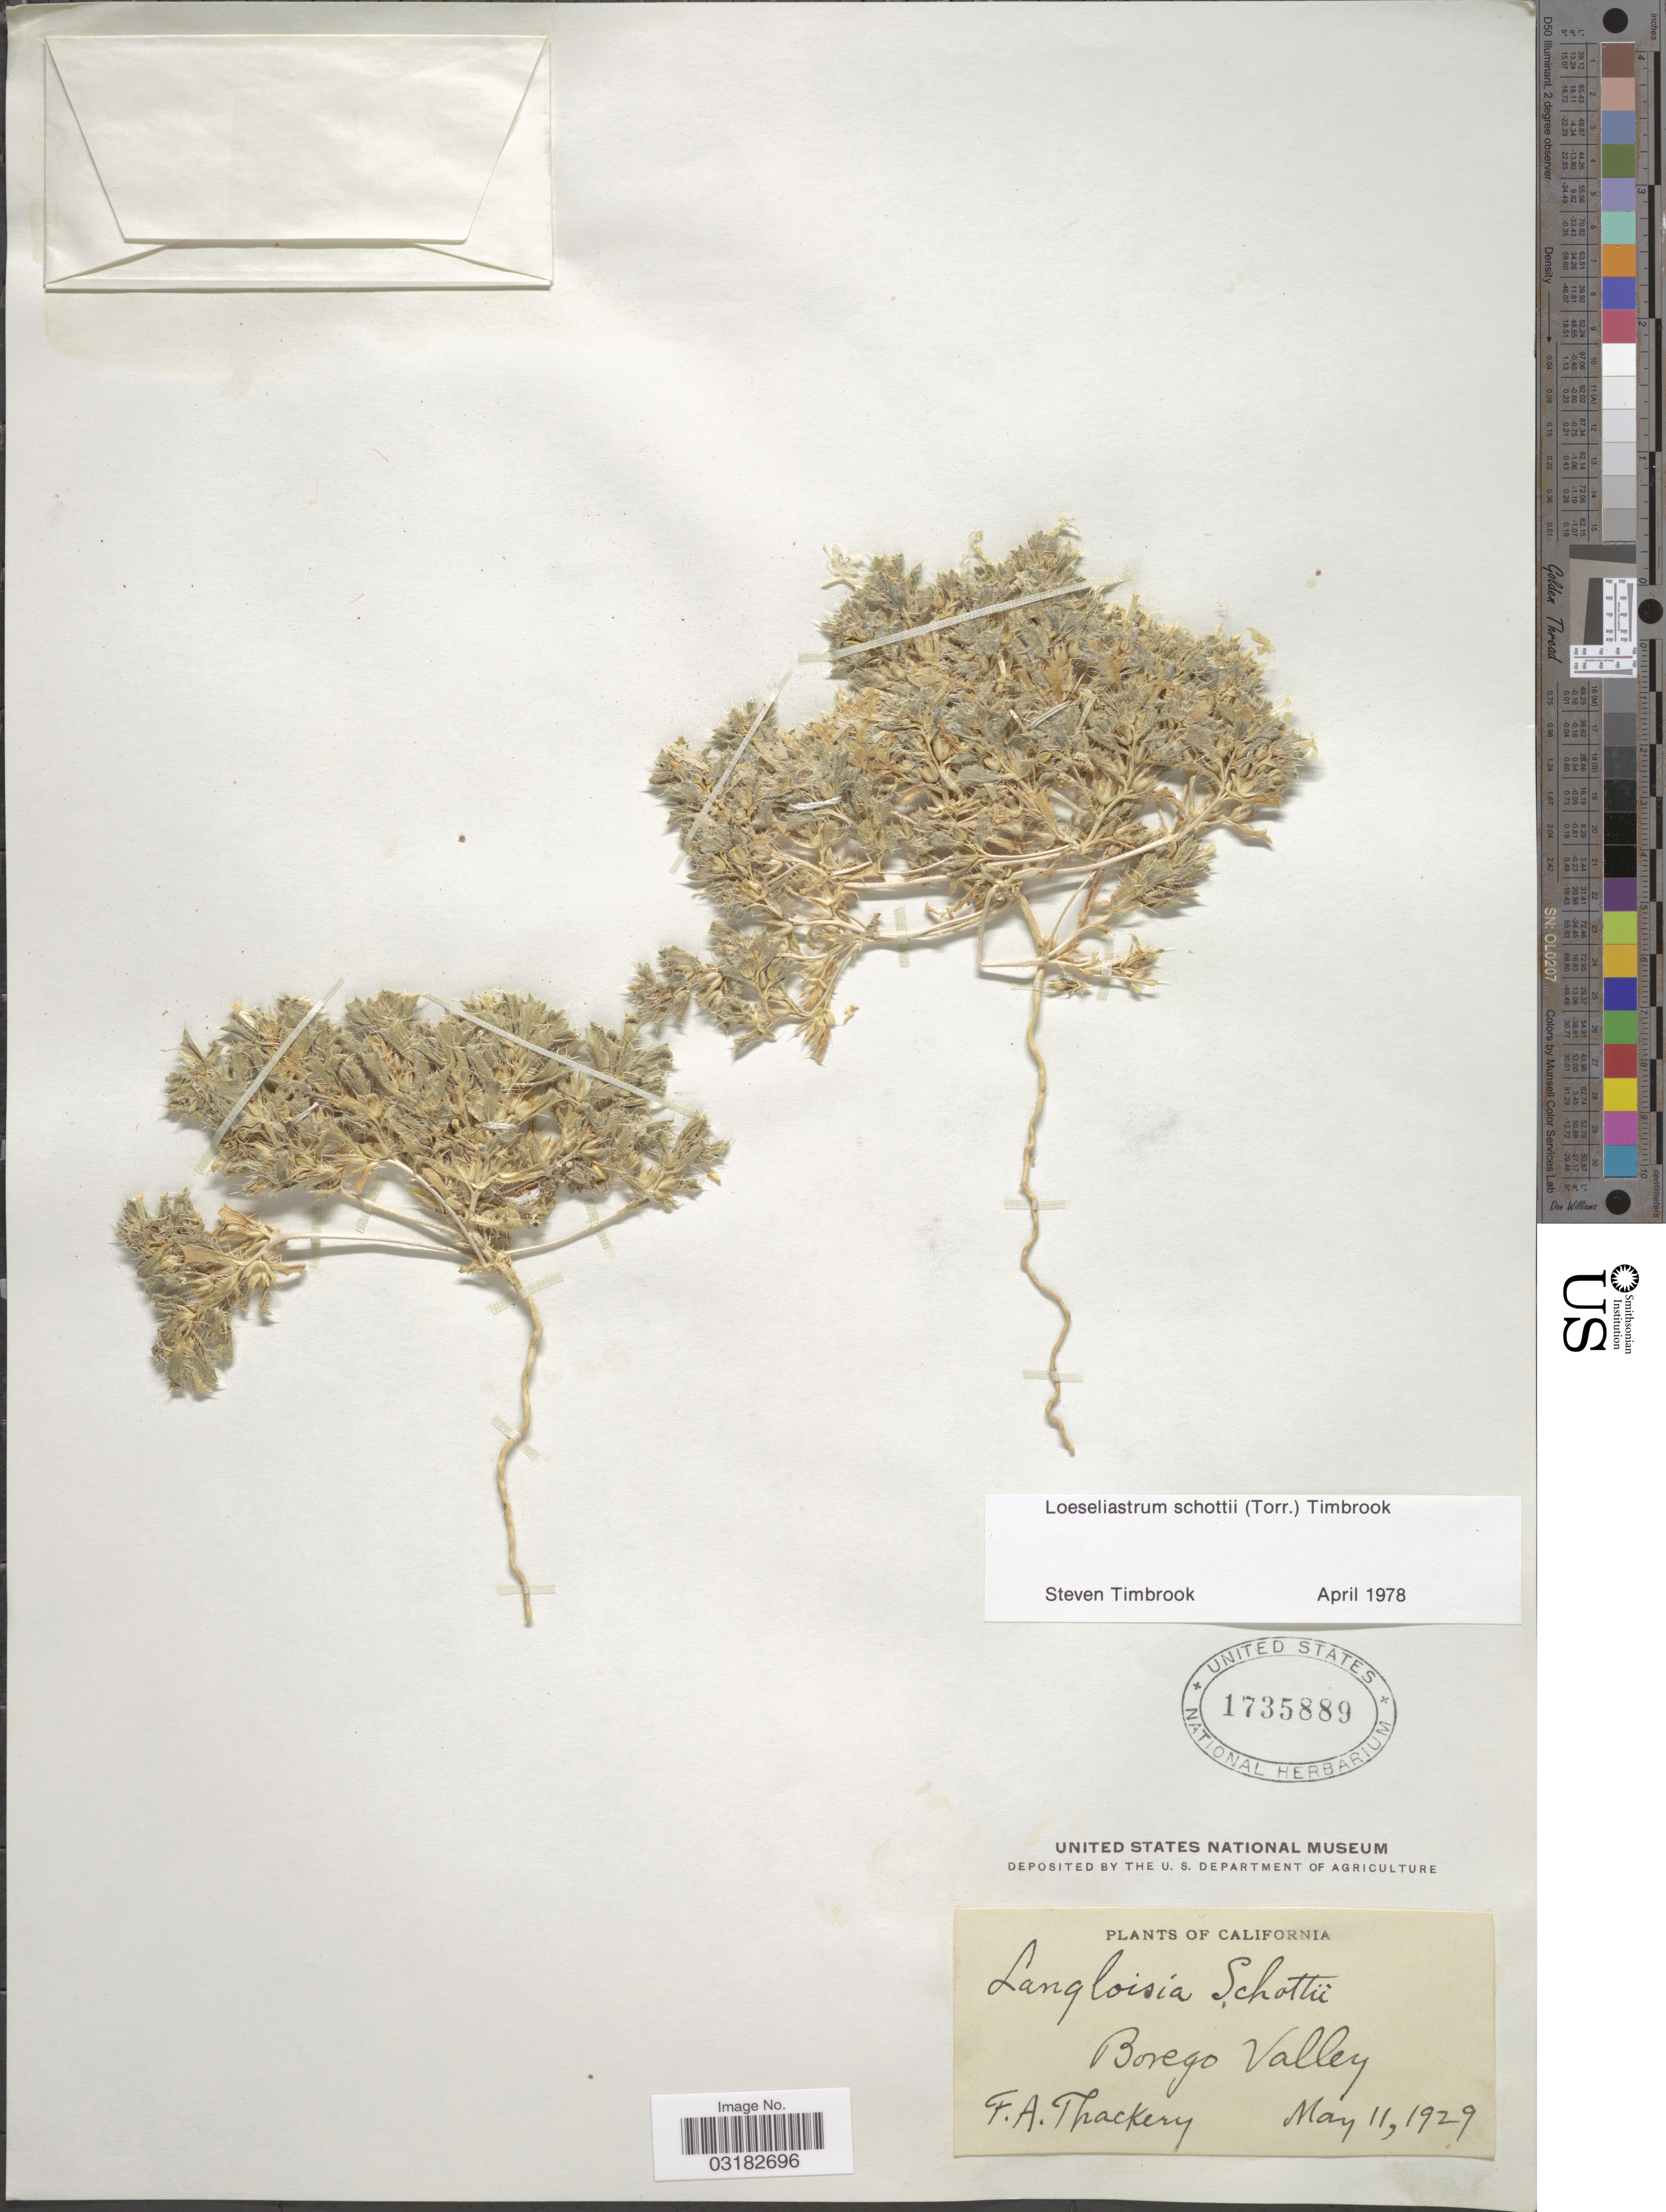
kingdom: Plantae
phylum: Tracheophyta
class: Magnoliopsida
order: Ericales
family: Polemoniaceae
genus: Loeseliastrum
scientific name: Loeseliastrum schottii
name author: (Torr.) Timbrook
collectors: F. Thackery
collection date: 1929-05-11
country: United States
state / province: California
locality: Borego Valley.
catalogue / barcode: US 1735889